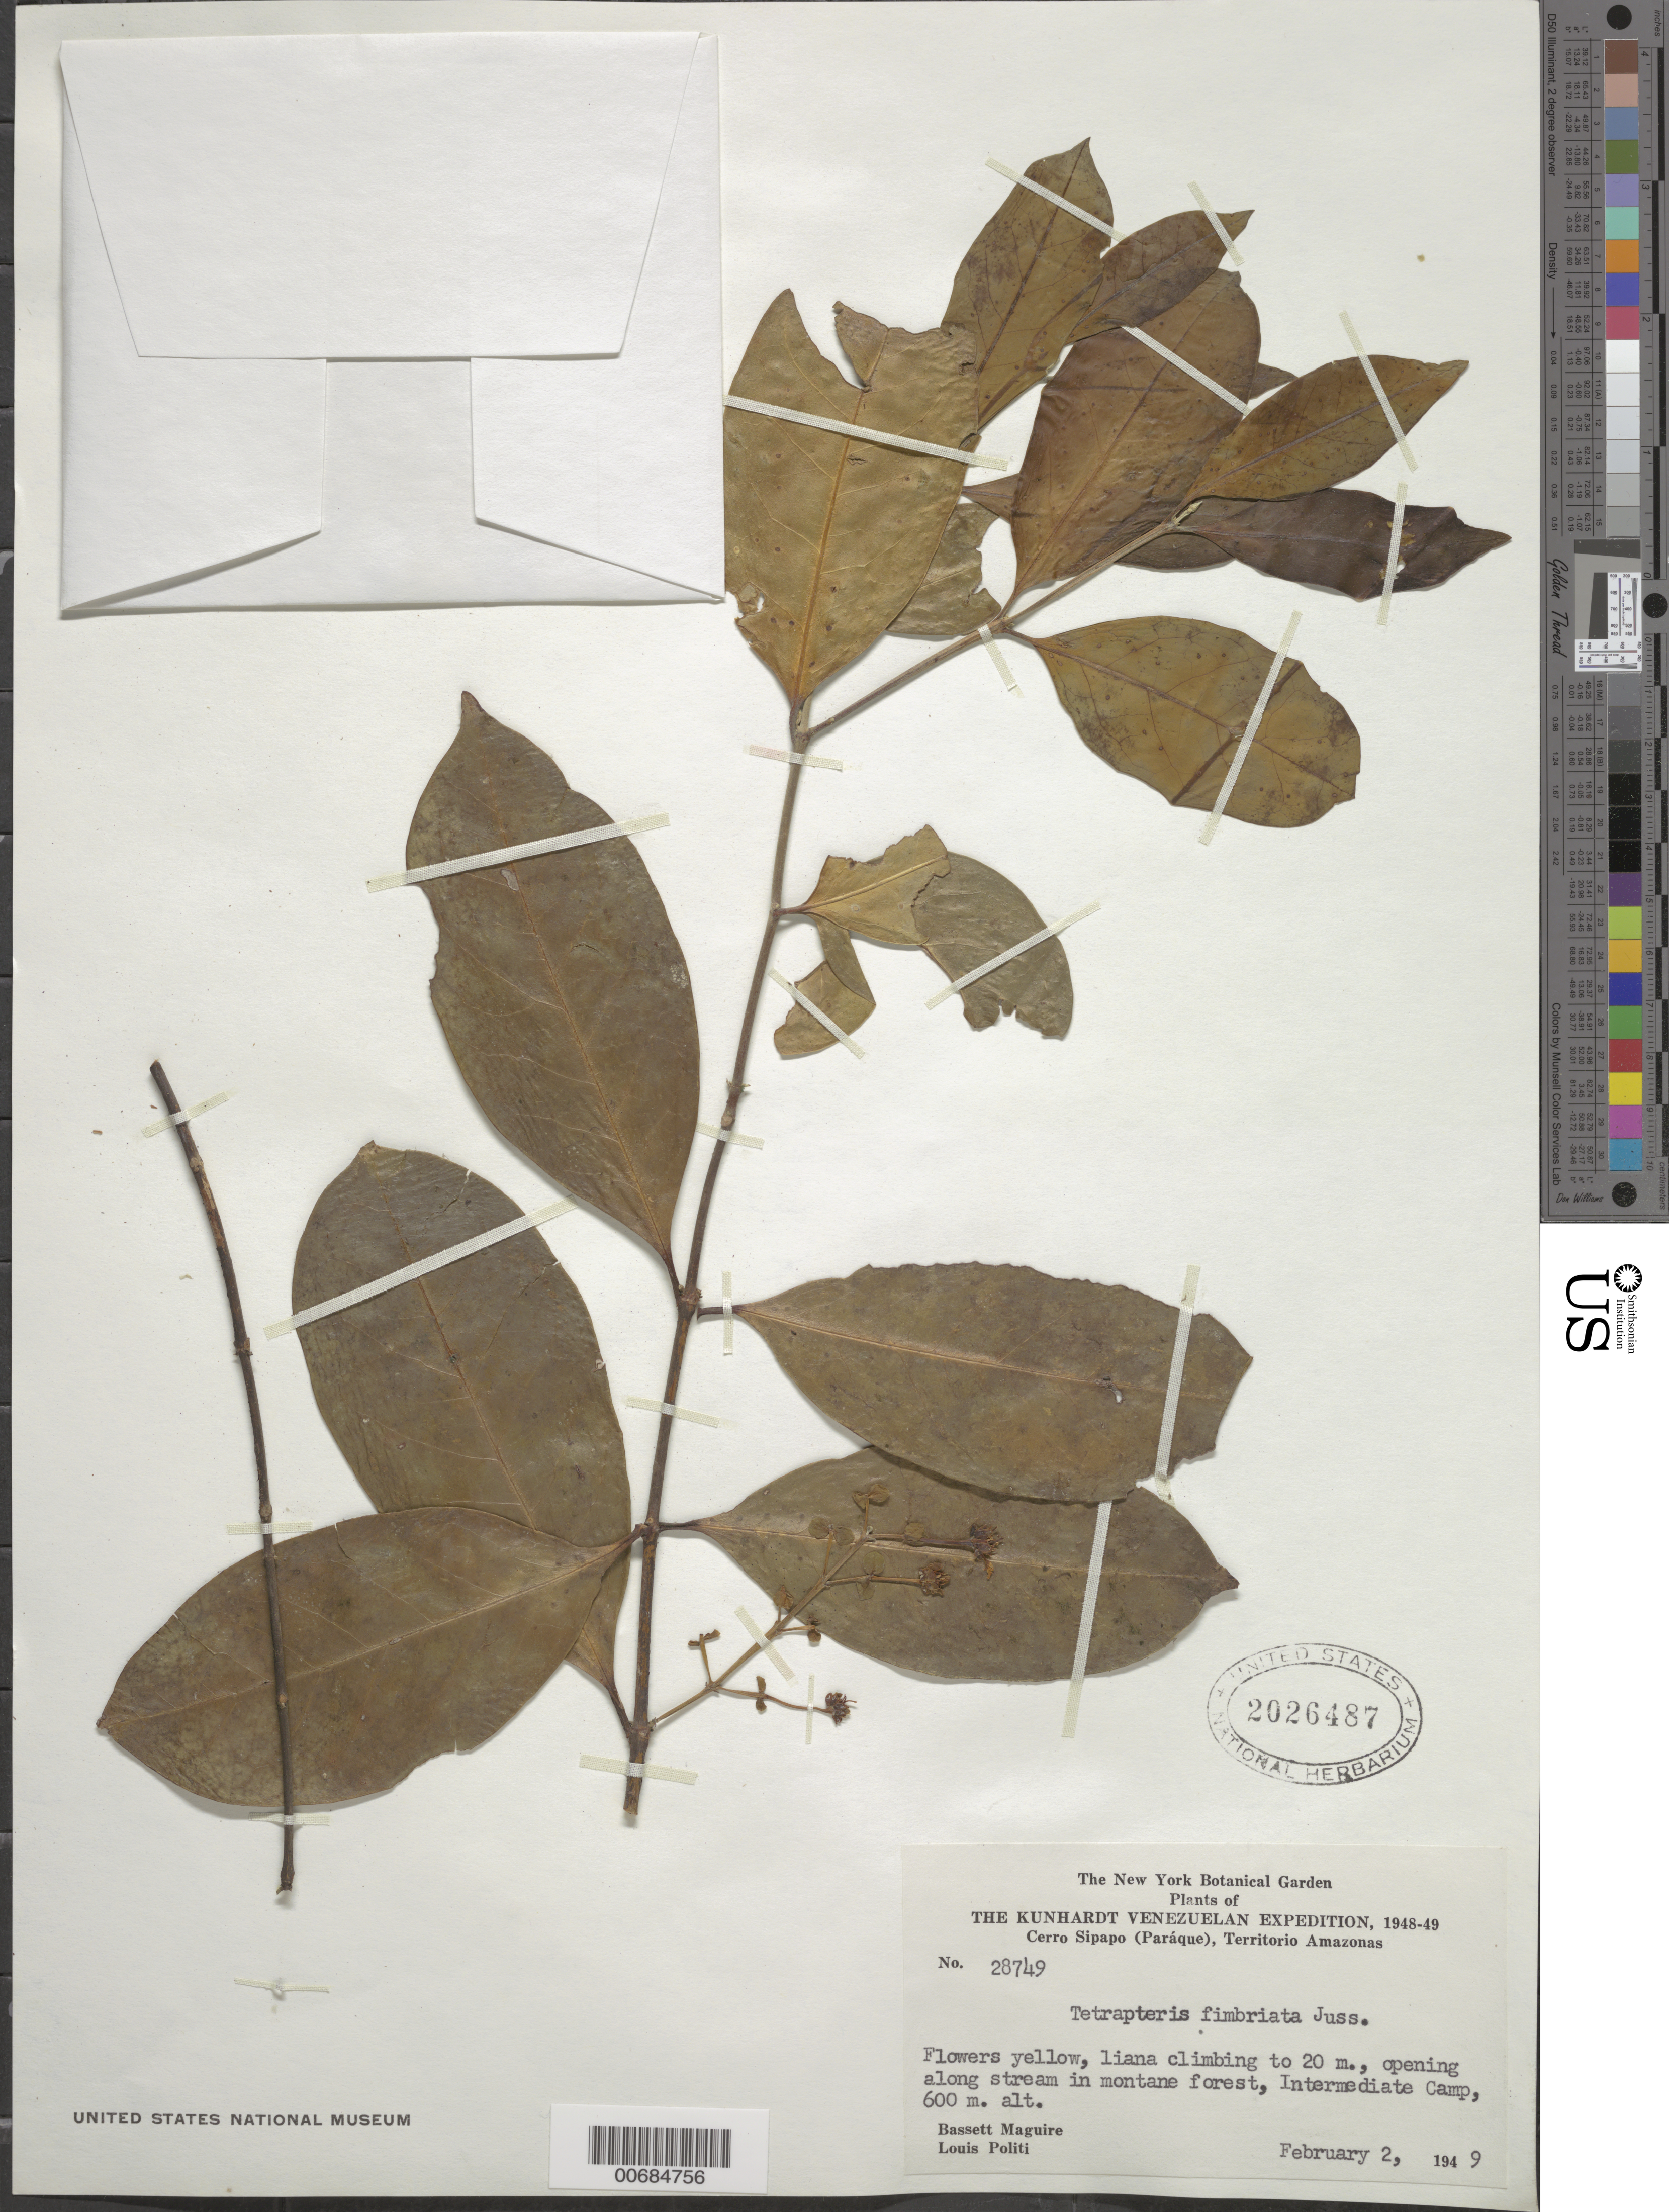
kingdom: Plantae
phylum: Tracheophyta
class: Magnoliopsida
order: Malpighiales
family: Malpighiaceae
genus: Glicophyllum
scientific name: Glicophyllum fimbripetalum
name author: (A. Juss.) R.F. Almeida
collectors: B. Maguire & L. Politi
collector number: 28749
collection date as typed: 2-Feb-49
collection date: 1949-02-02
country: Venezuela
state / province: Amazonas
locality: Cerro Sipapo (Paráque), Intermediate Camp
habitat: Along stream in montane forest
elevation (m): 600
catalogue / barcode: US 2026487